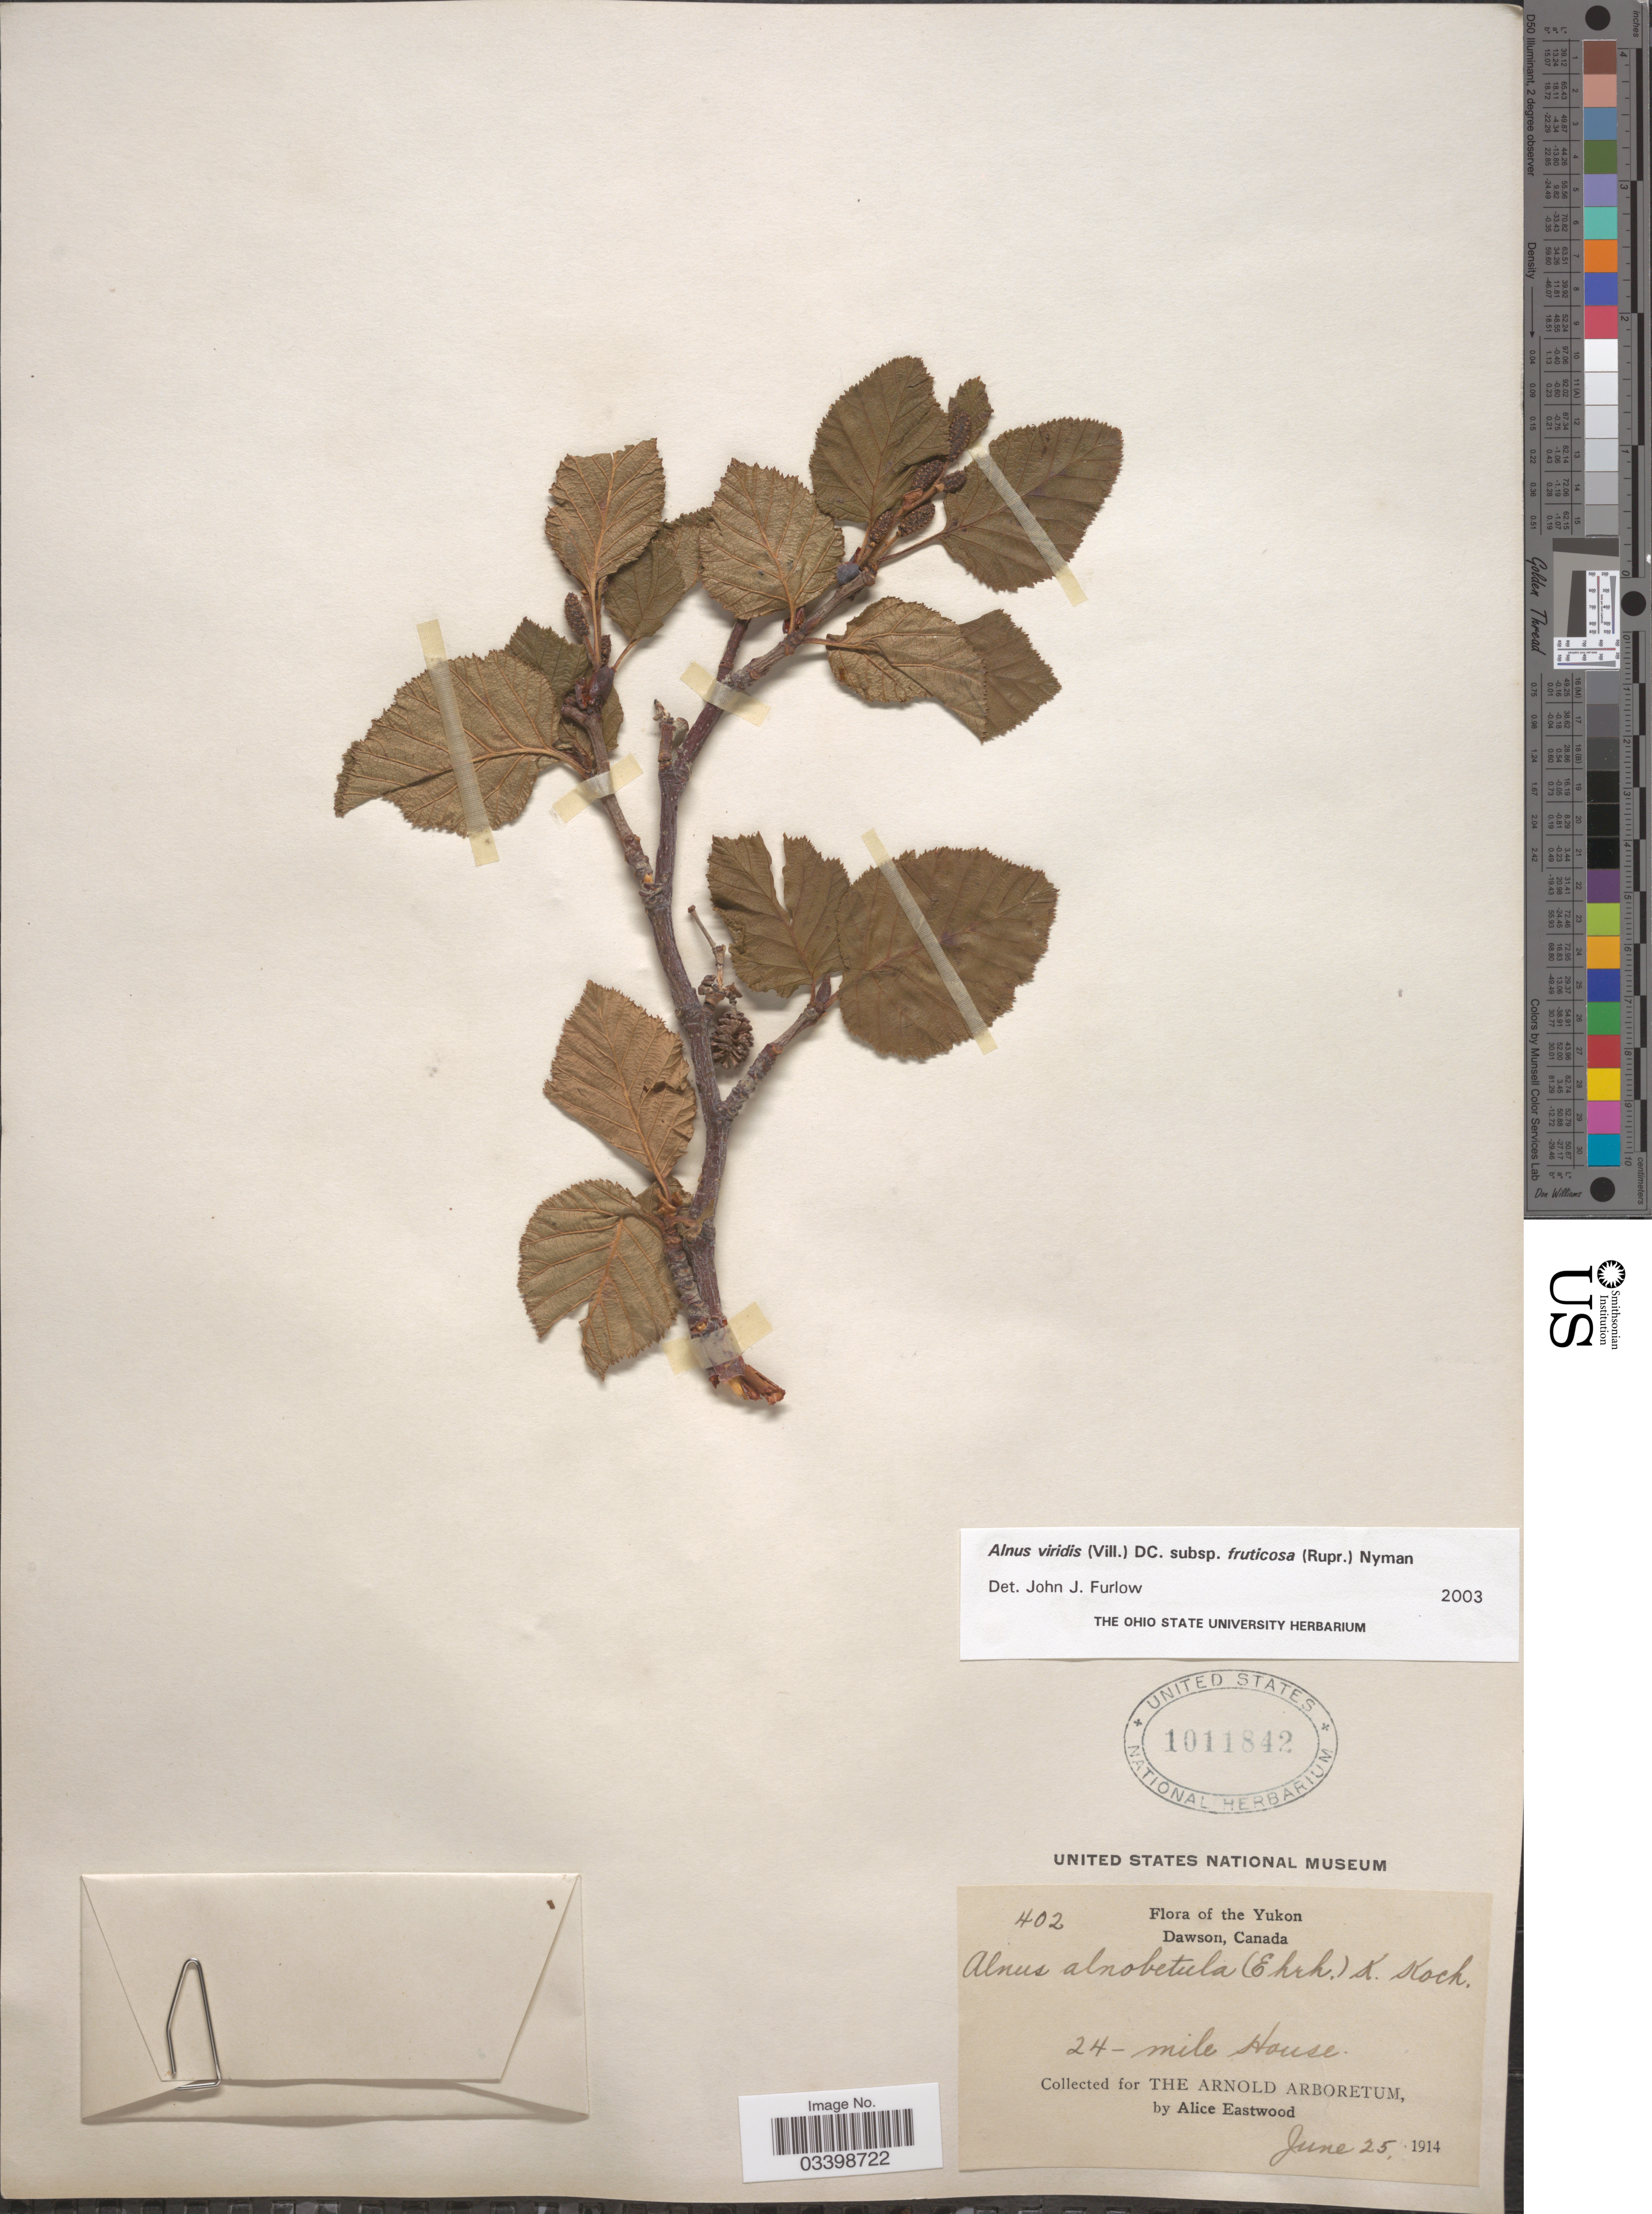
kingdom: Plantae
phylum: Tracheophyta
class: Magnoliopsida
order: Fagales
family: Betulaceae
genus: Alnus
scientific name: Alnus viridis subsp. fruticosa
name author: (Rupr.) Nyman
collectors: A. Eastwood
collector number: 402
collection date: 1914-06-25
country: Canada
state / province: Yukon Territory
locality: The Yukon, Dawson. 24-mile House.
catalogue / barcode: US 1011842